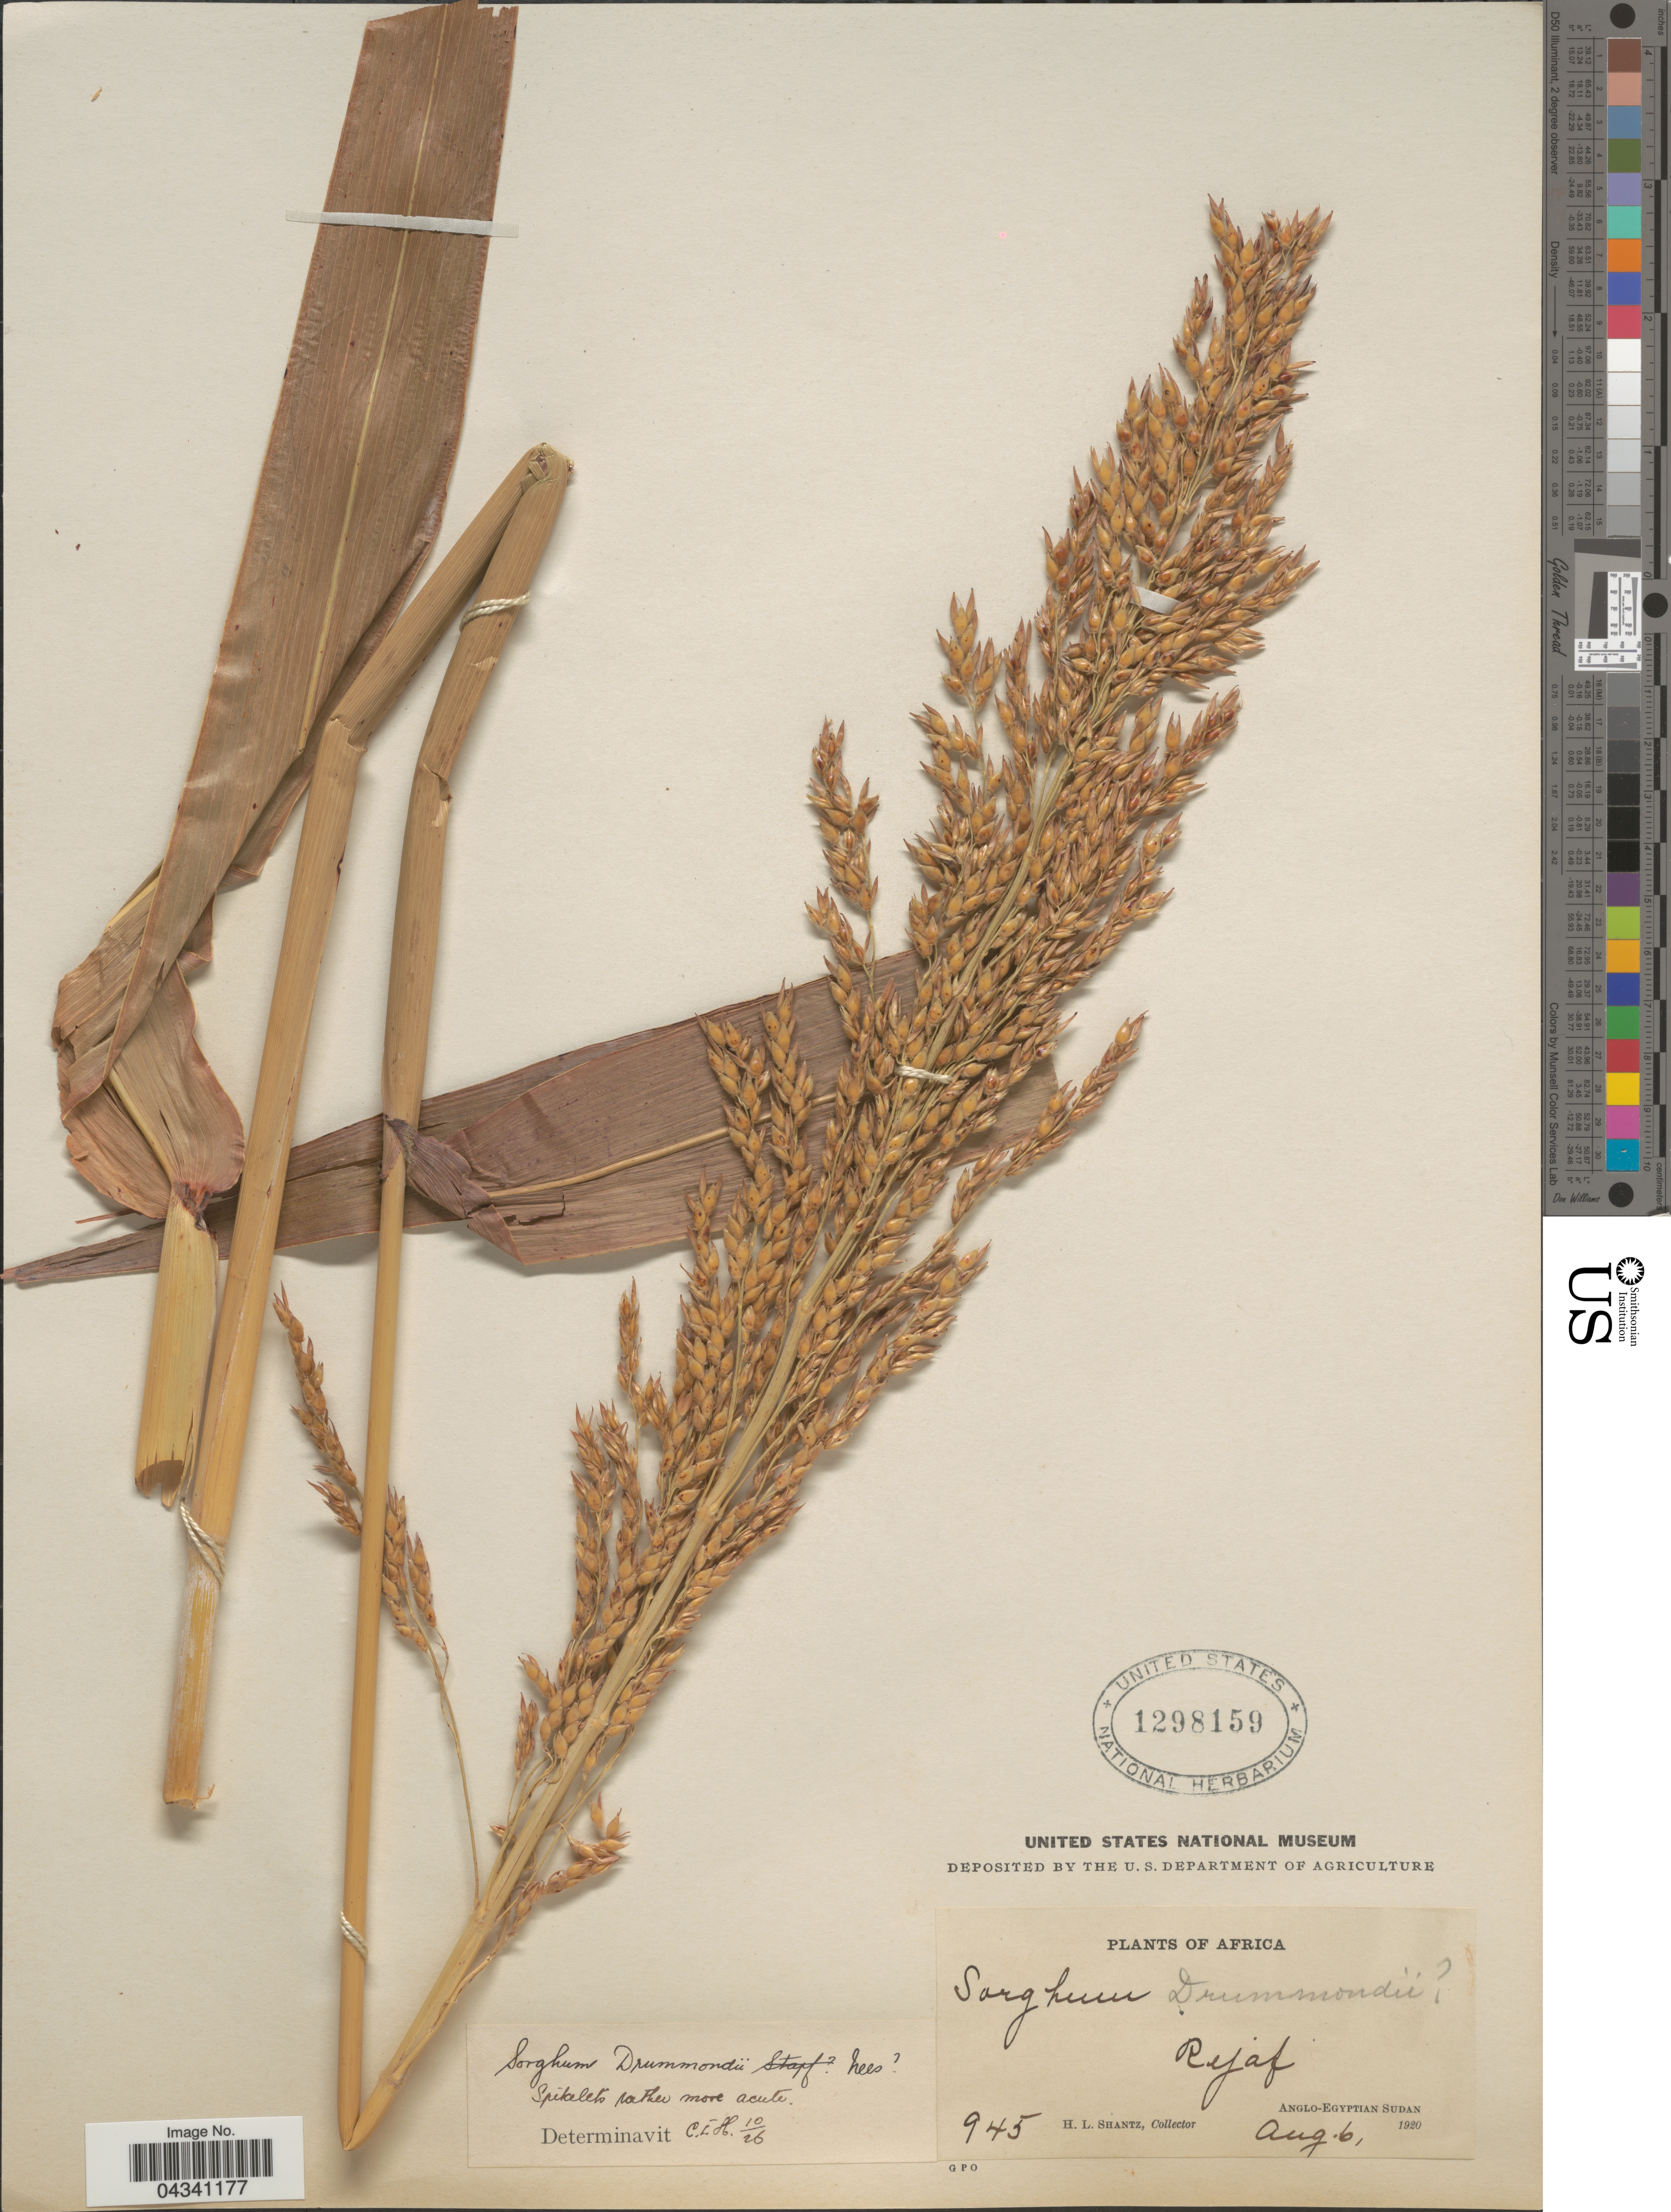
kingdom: Plantae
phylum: Tracheophyta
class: Liliopsida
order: Poales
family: Poaceae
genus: Sorghum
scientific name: Sorghum x drummondii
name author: (Nees ex Steud.) Millsp. & Chase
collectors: H. Shantz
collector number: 945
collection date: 1920-08-06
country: Sudan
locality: Rejaf. Anglo-Egyptian Sudan.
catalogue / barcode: US 1298159